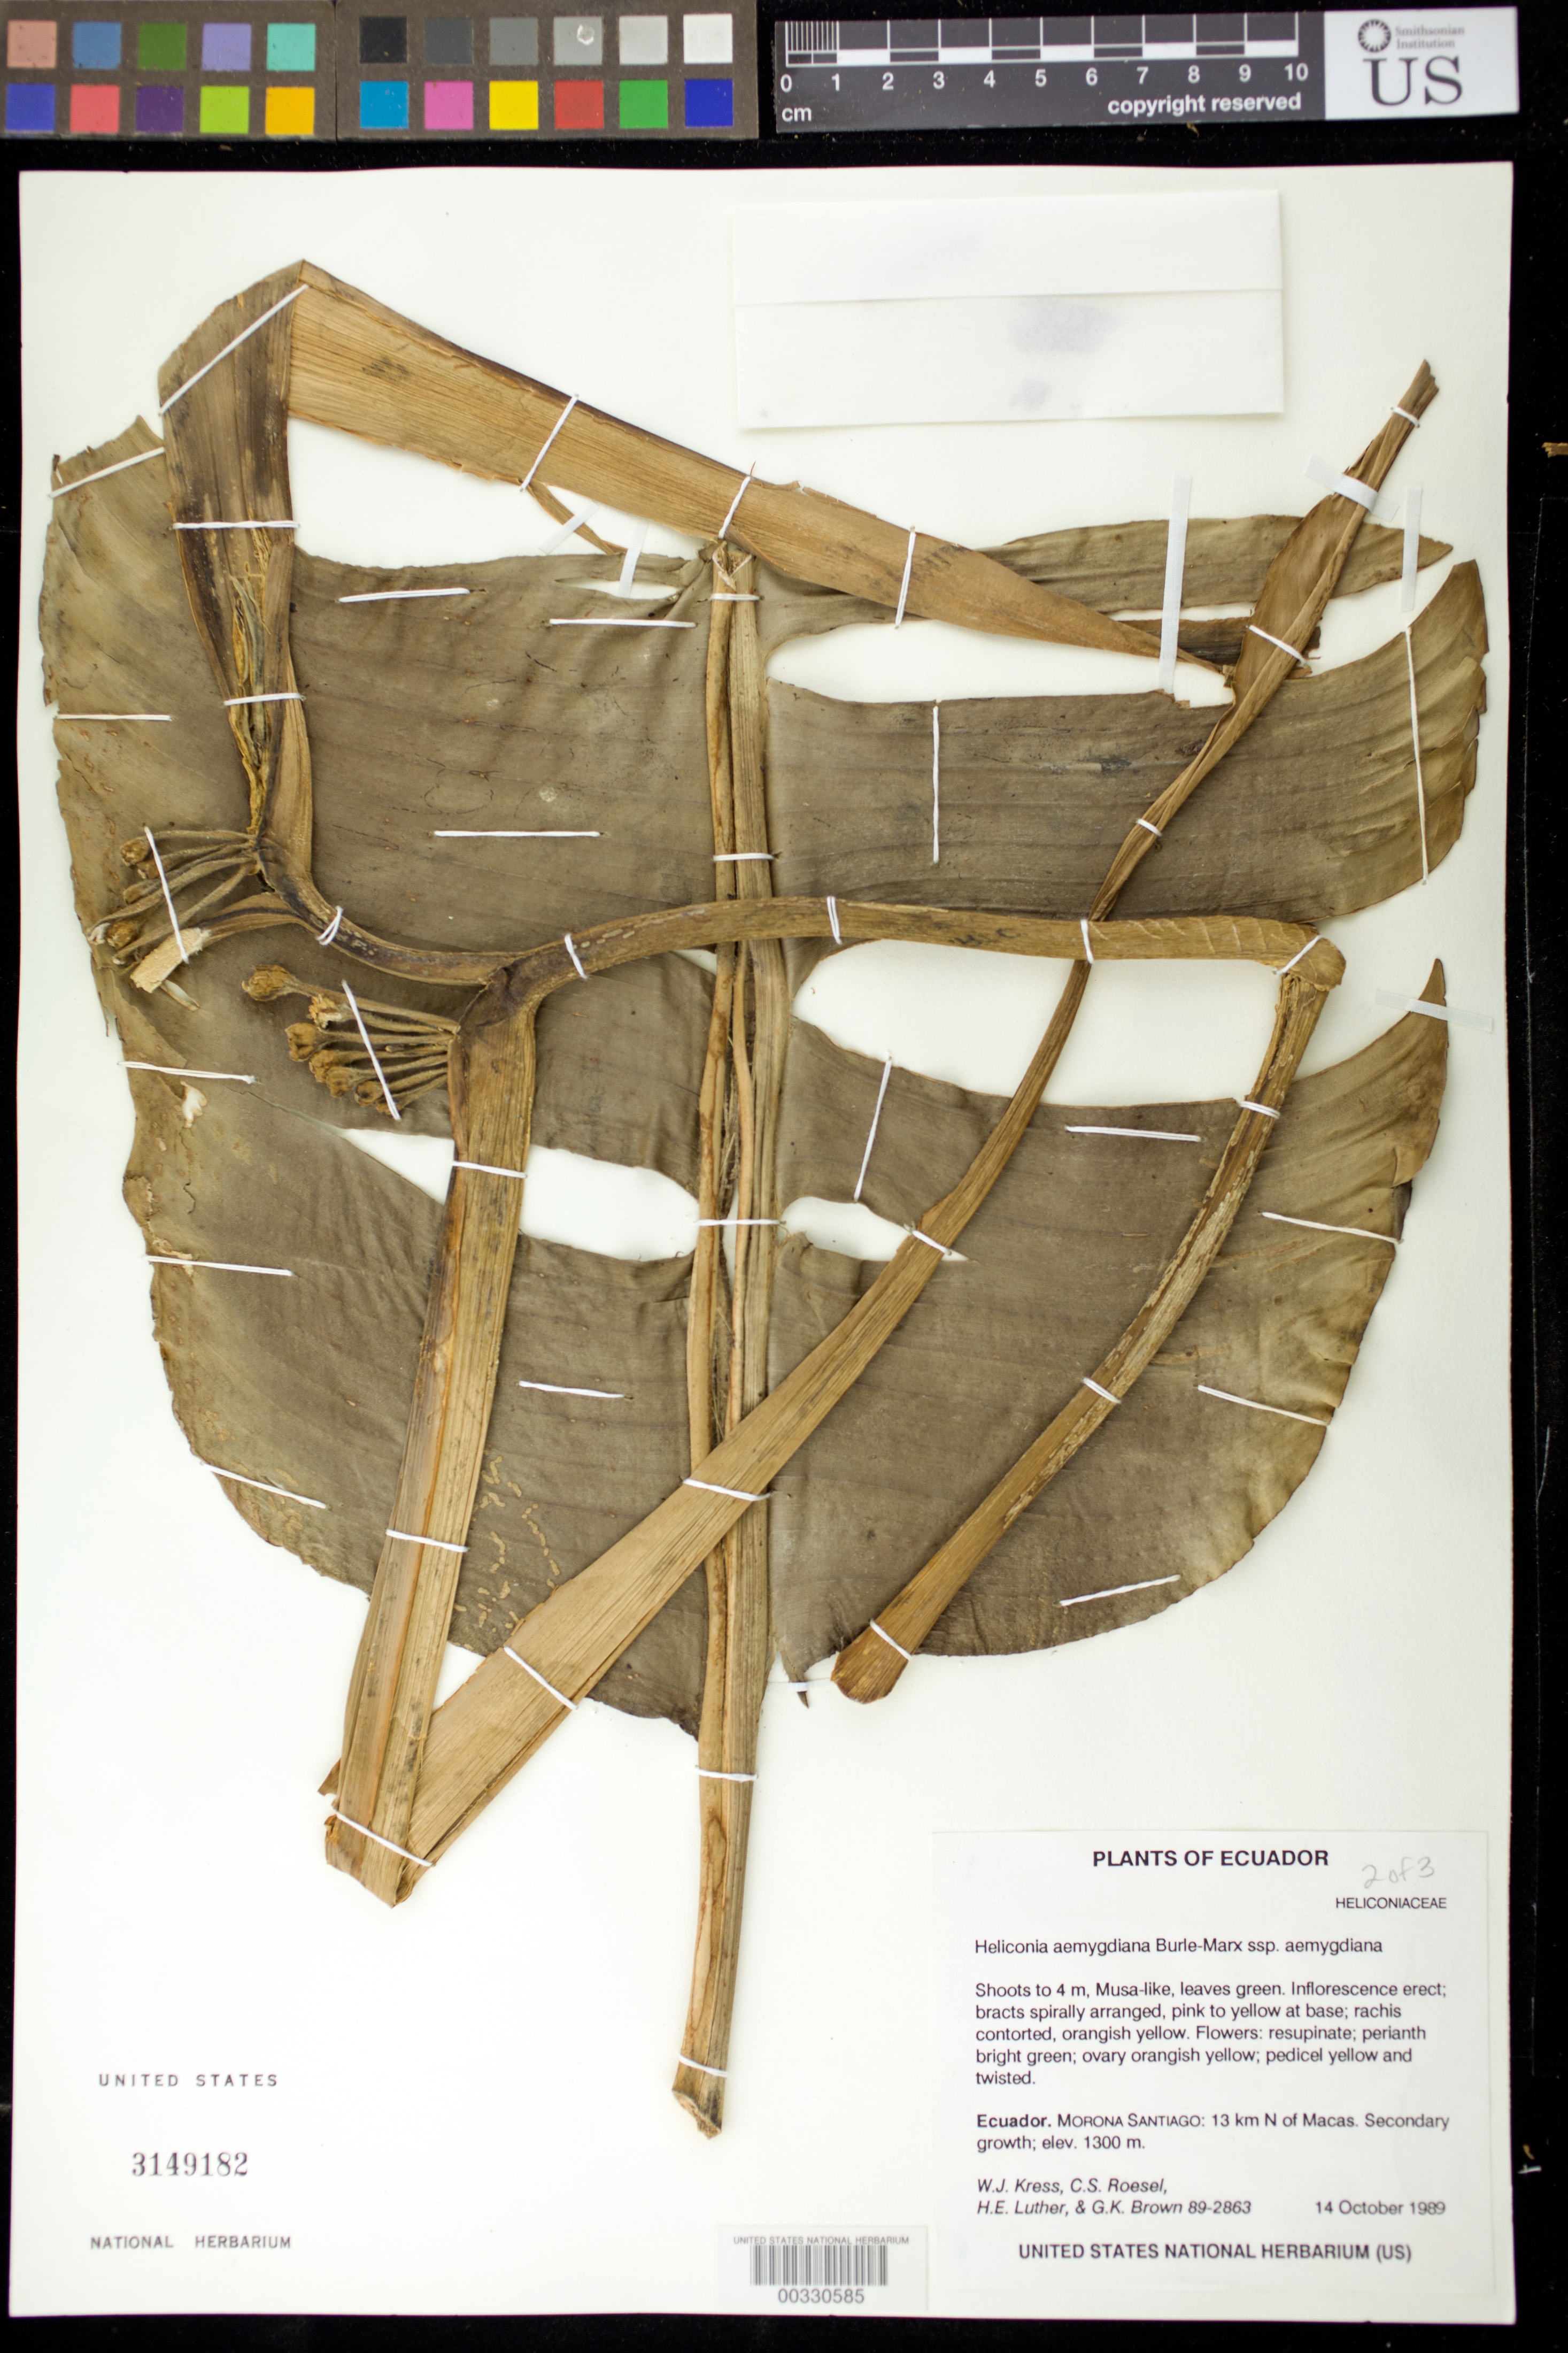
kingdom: Plantae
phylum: Tracheophyta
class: Liliopsida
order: Zingiberales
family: Heliconiaceae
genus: Heliconia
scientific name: Heliconia aemygdiana subsp. aemygdiana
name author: Burle-Marx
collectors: W. J. Kress, C. S. Roesel, Harry E. Luther & G. K. Brown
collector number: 89-2863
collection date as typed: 14 Oct 1989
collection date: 1989-10-14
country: Ecuador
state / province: Morona-Santiago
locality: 13 km N of macas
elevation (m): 1300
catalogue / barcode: US 3149182